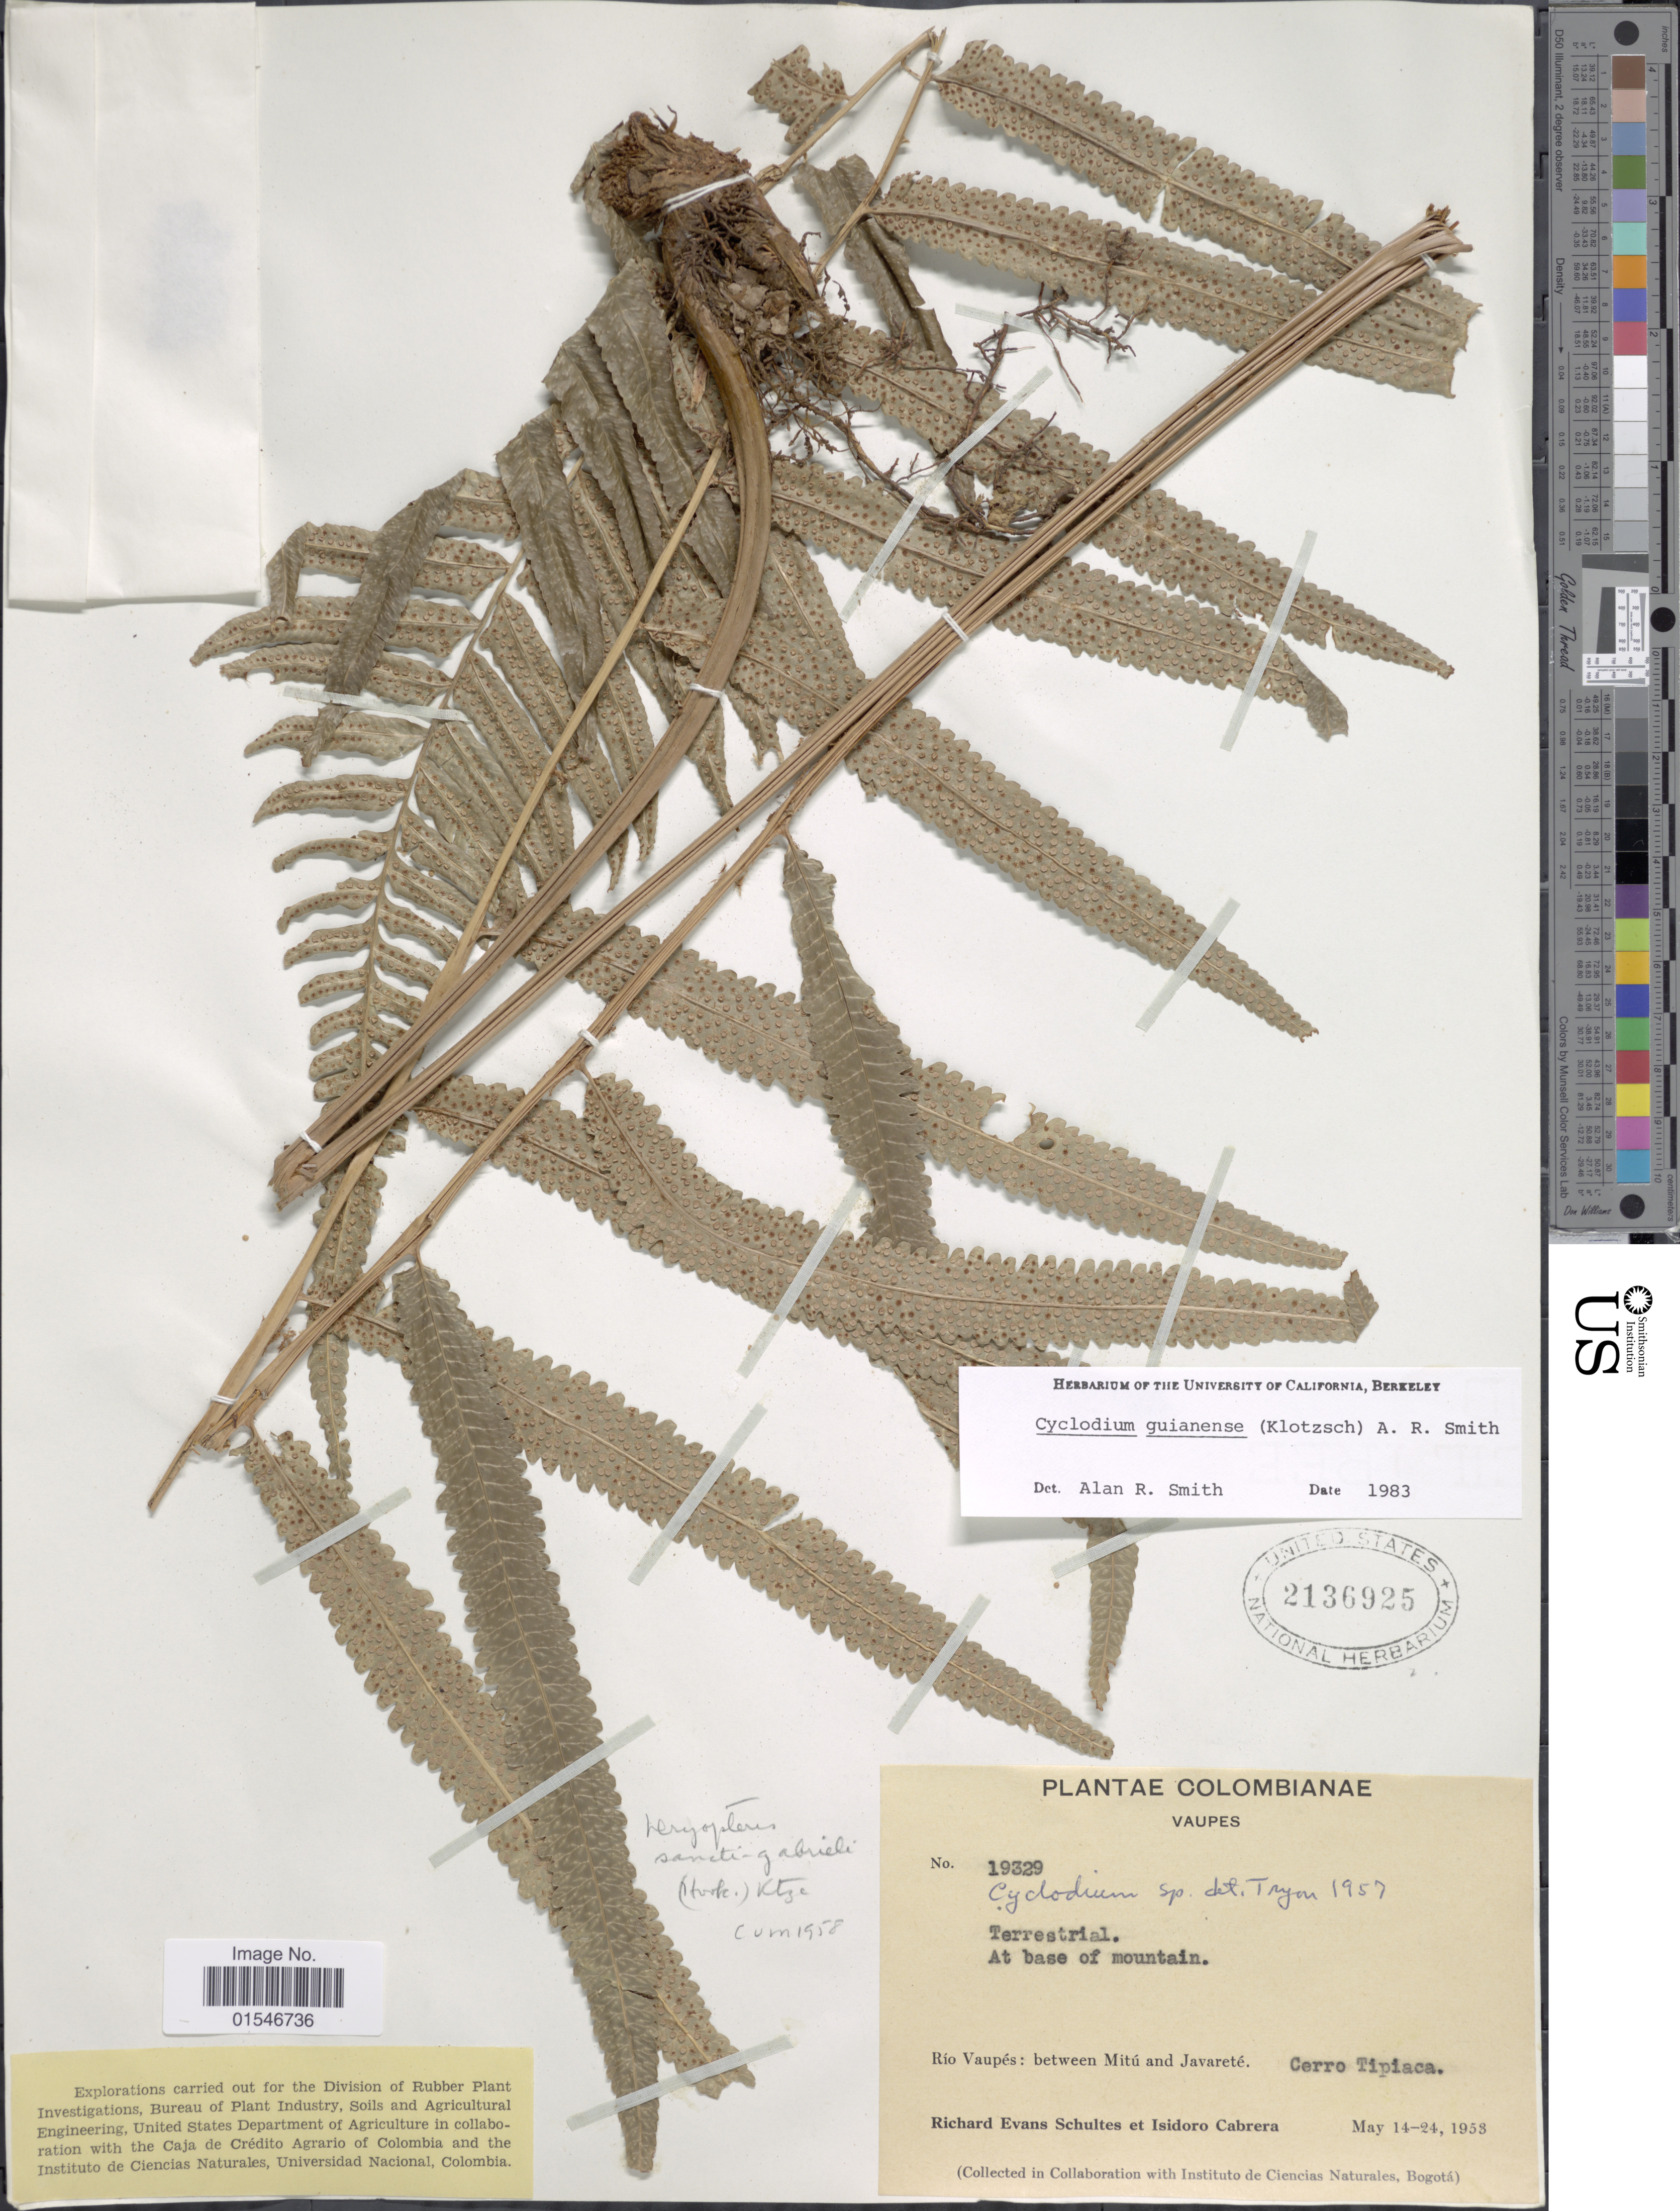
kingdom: Plantae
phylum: Tracheophyta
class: Polypodiopsida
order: Polypodiales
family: Dryopteridaceae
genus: Cyclodium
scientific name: Cyclodium guianense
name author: (Klotzsch) van der Werff ex L.D. Gómez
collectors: R. E. Schultes & I. Cabrera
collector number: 19329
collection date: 1958-05-14/1958-05-24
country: Colombia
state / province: Vaupés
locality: Río Vaupés: Mitú y alrededores. Cerro Tipiaca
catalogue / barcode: US 2136925